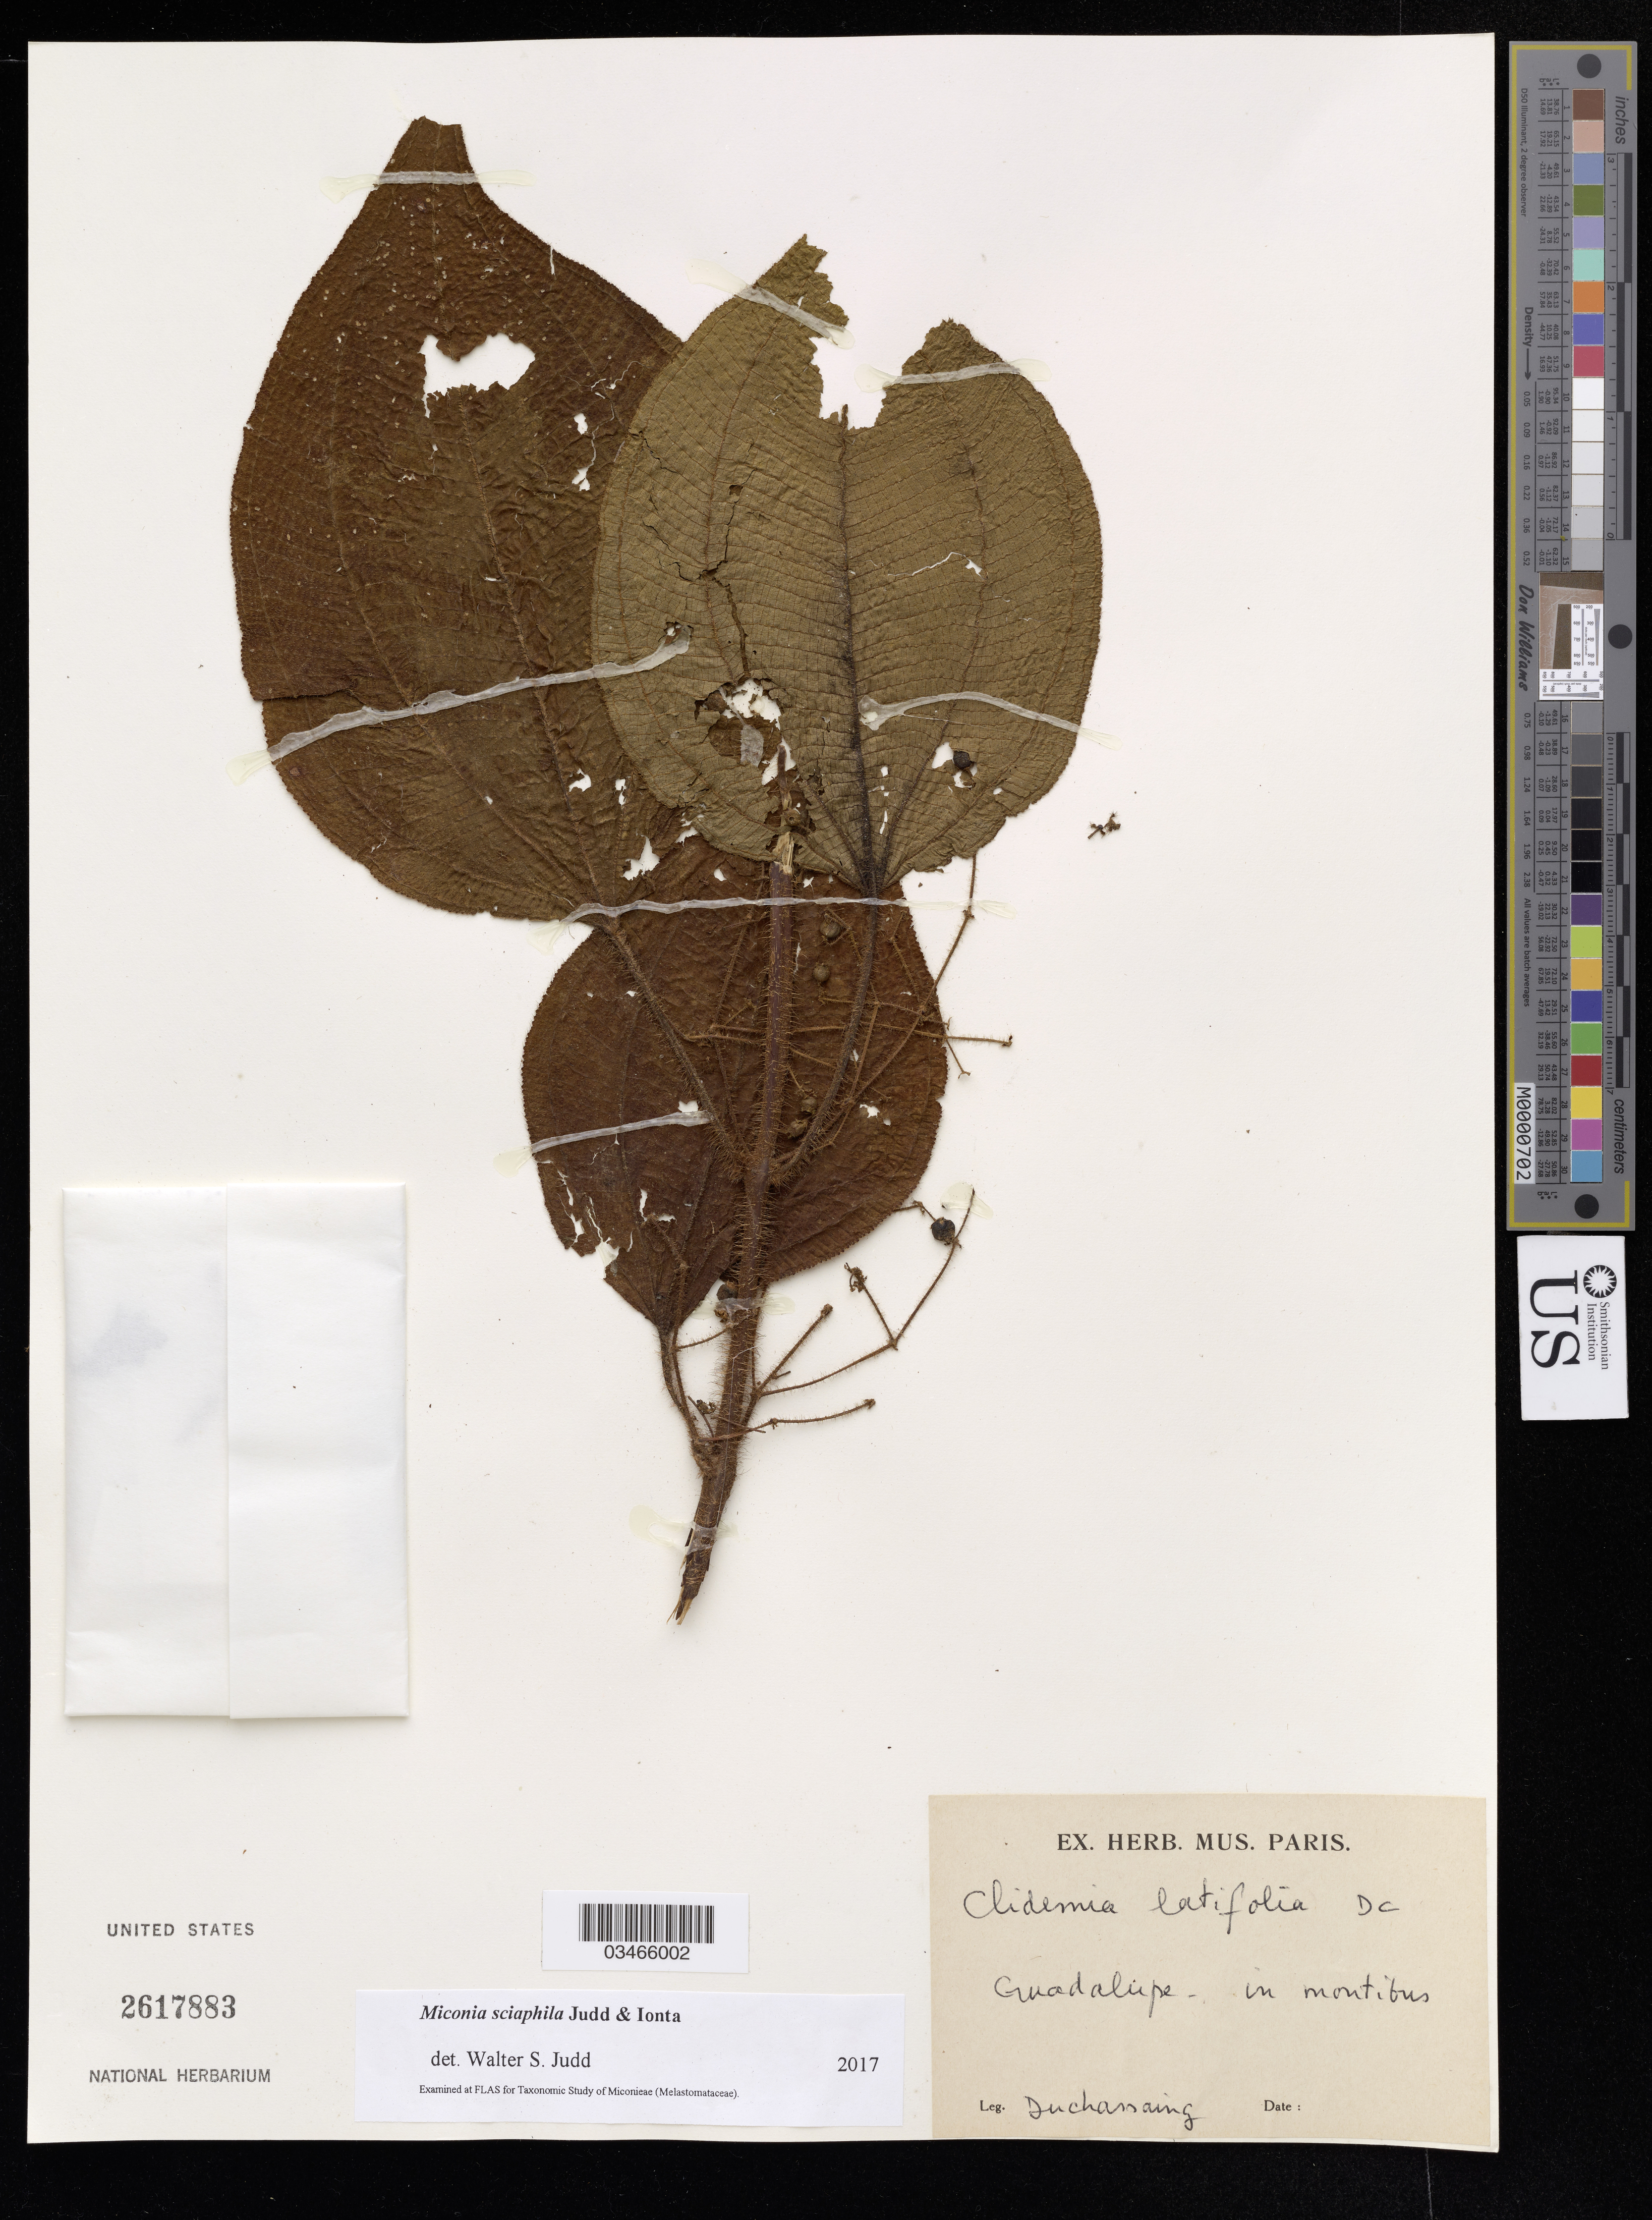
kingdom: Plantae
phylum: Tracheophyta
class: Magnoliopsida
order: Myrtales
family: Melastomataceae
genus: Miconia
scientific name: Miconia sciaphila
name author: Judd & Ionta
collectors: Duchaissing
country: Guadeloupe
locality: In montibus.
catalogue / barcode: US 2617883